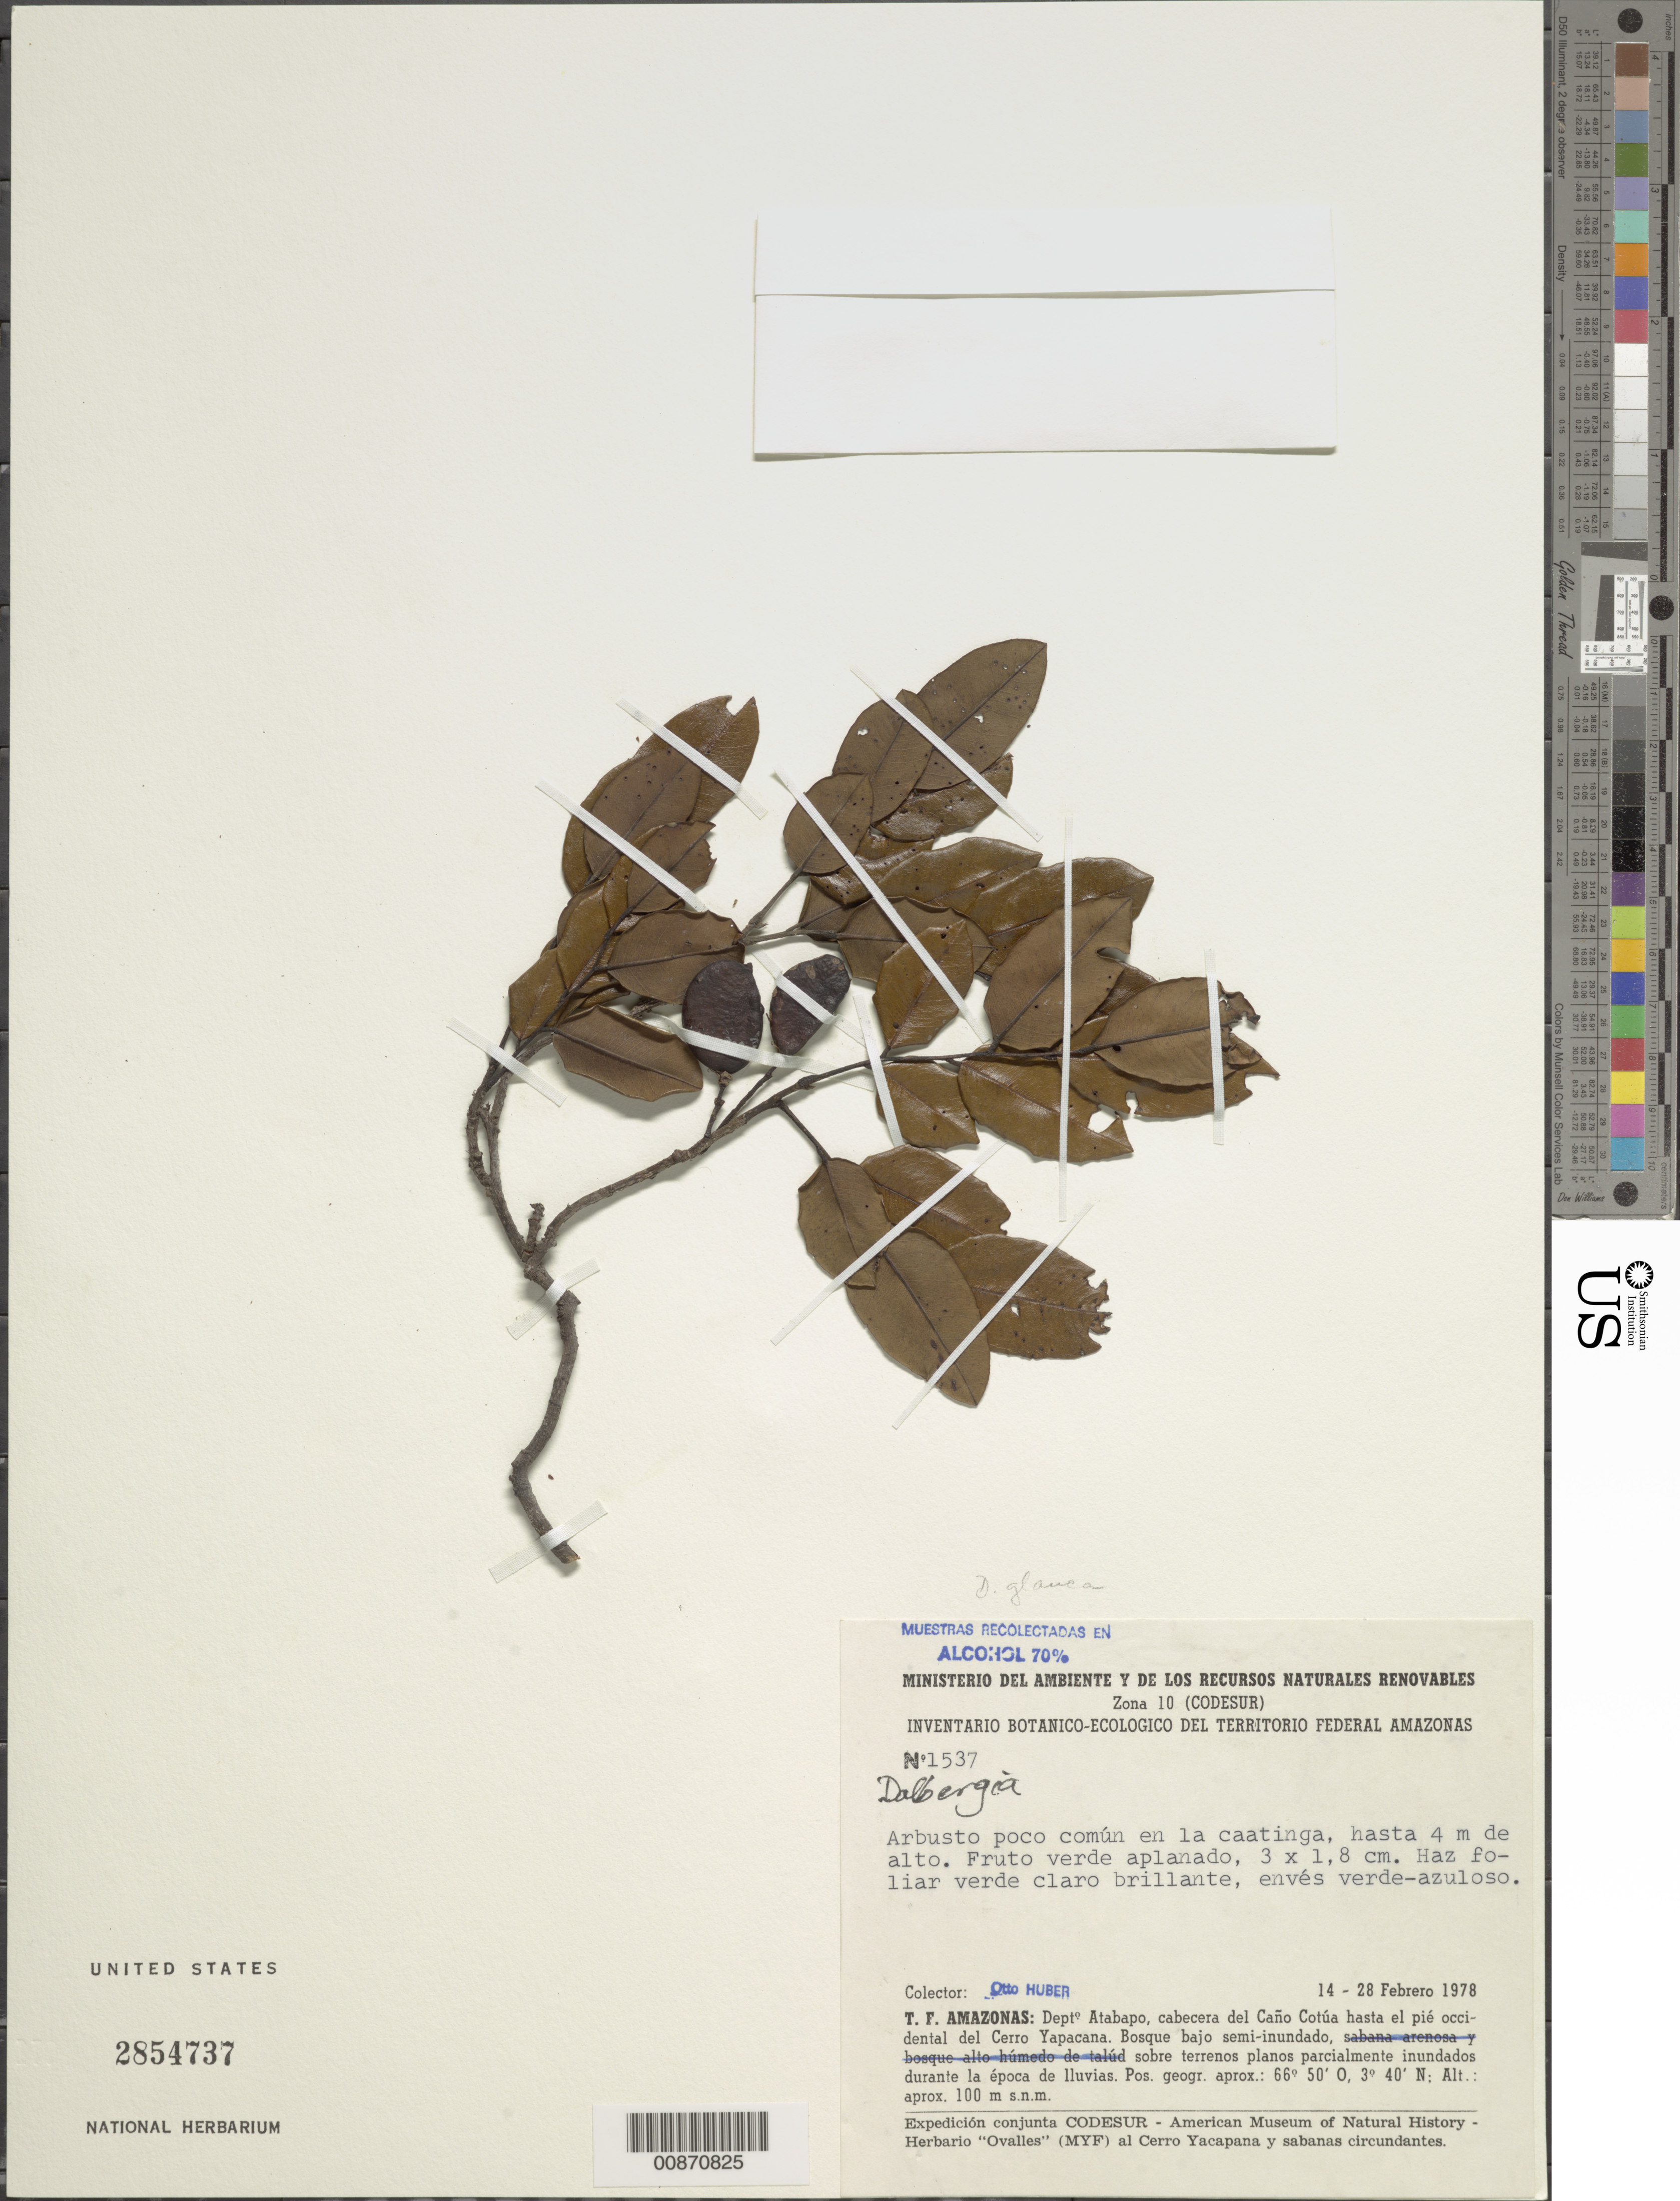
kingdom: Plantae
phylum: Tracheophyta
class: Magnoliopsida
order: Fabales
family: Fabaceae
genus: Dalbergia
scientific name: Dalbergia glauca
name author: (Desv.) Amshoff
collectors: O. Huber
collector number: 1537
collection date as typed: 14-Feb-78 to 28-Feb-78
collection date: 1978-02-14/1978-02-28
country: Venezuela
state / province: Amazonas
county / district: Atabapo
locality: Caño Cotúa hasta el pié occidental del Cerro Yapacána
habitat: Bosque bajo semi-inundado, sobre terrenos planos parcialmente inundados durante la epoca de lluvias; en la caatinga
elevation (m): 100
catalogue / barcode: US 2854737